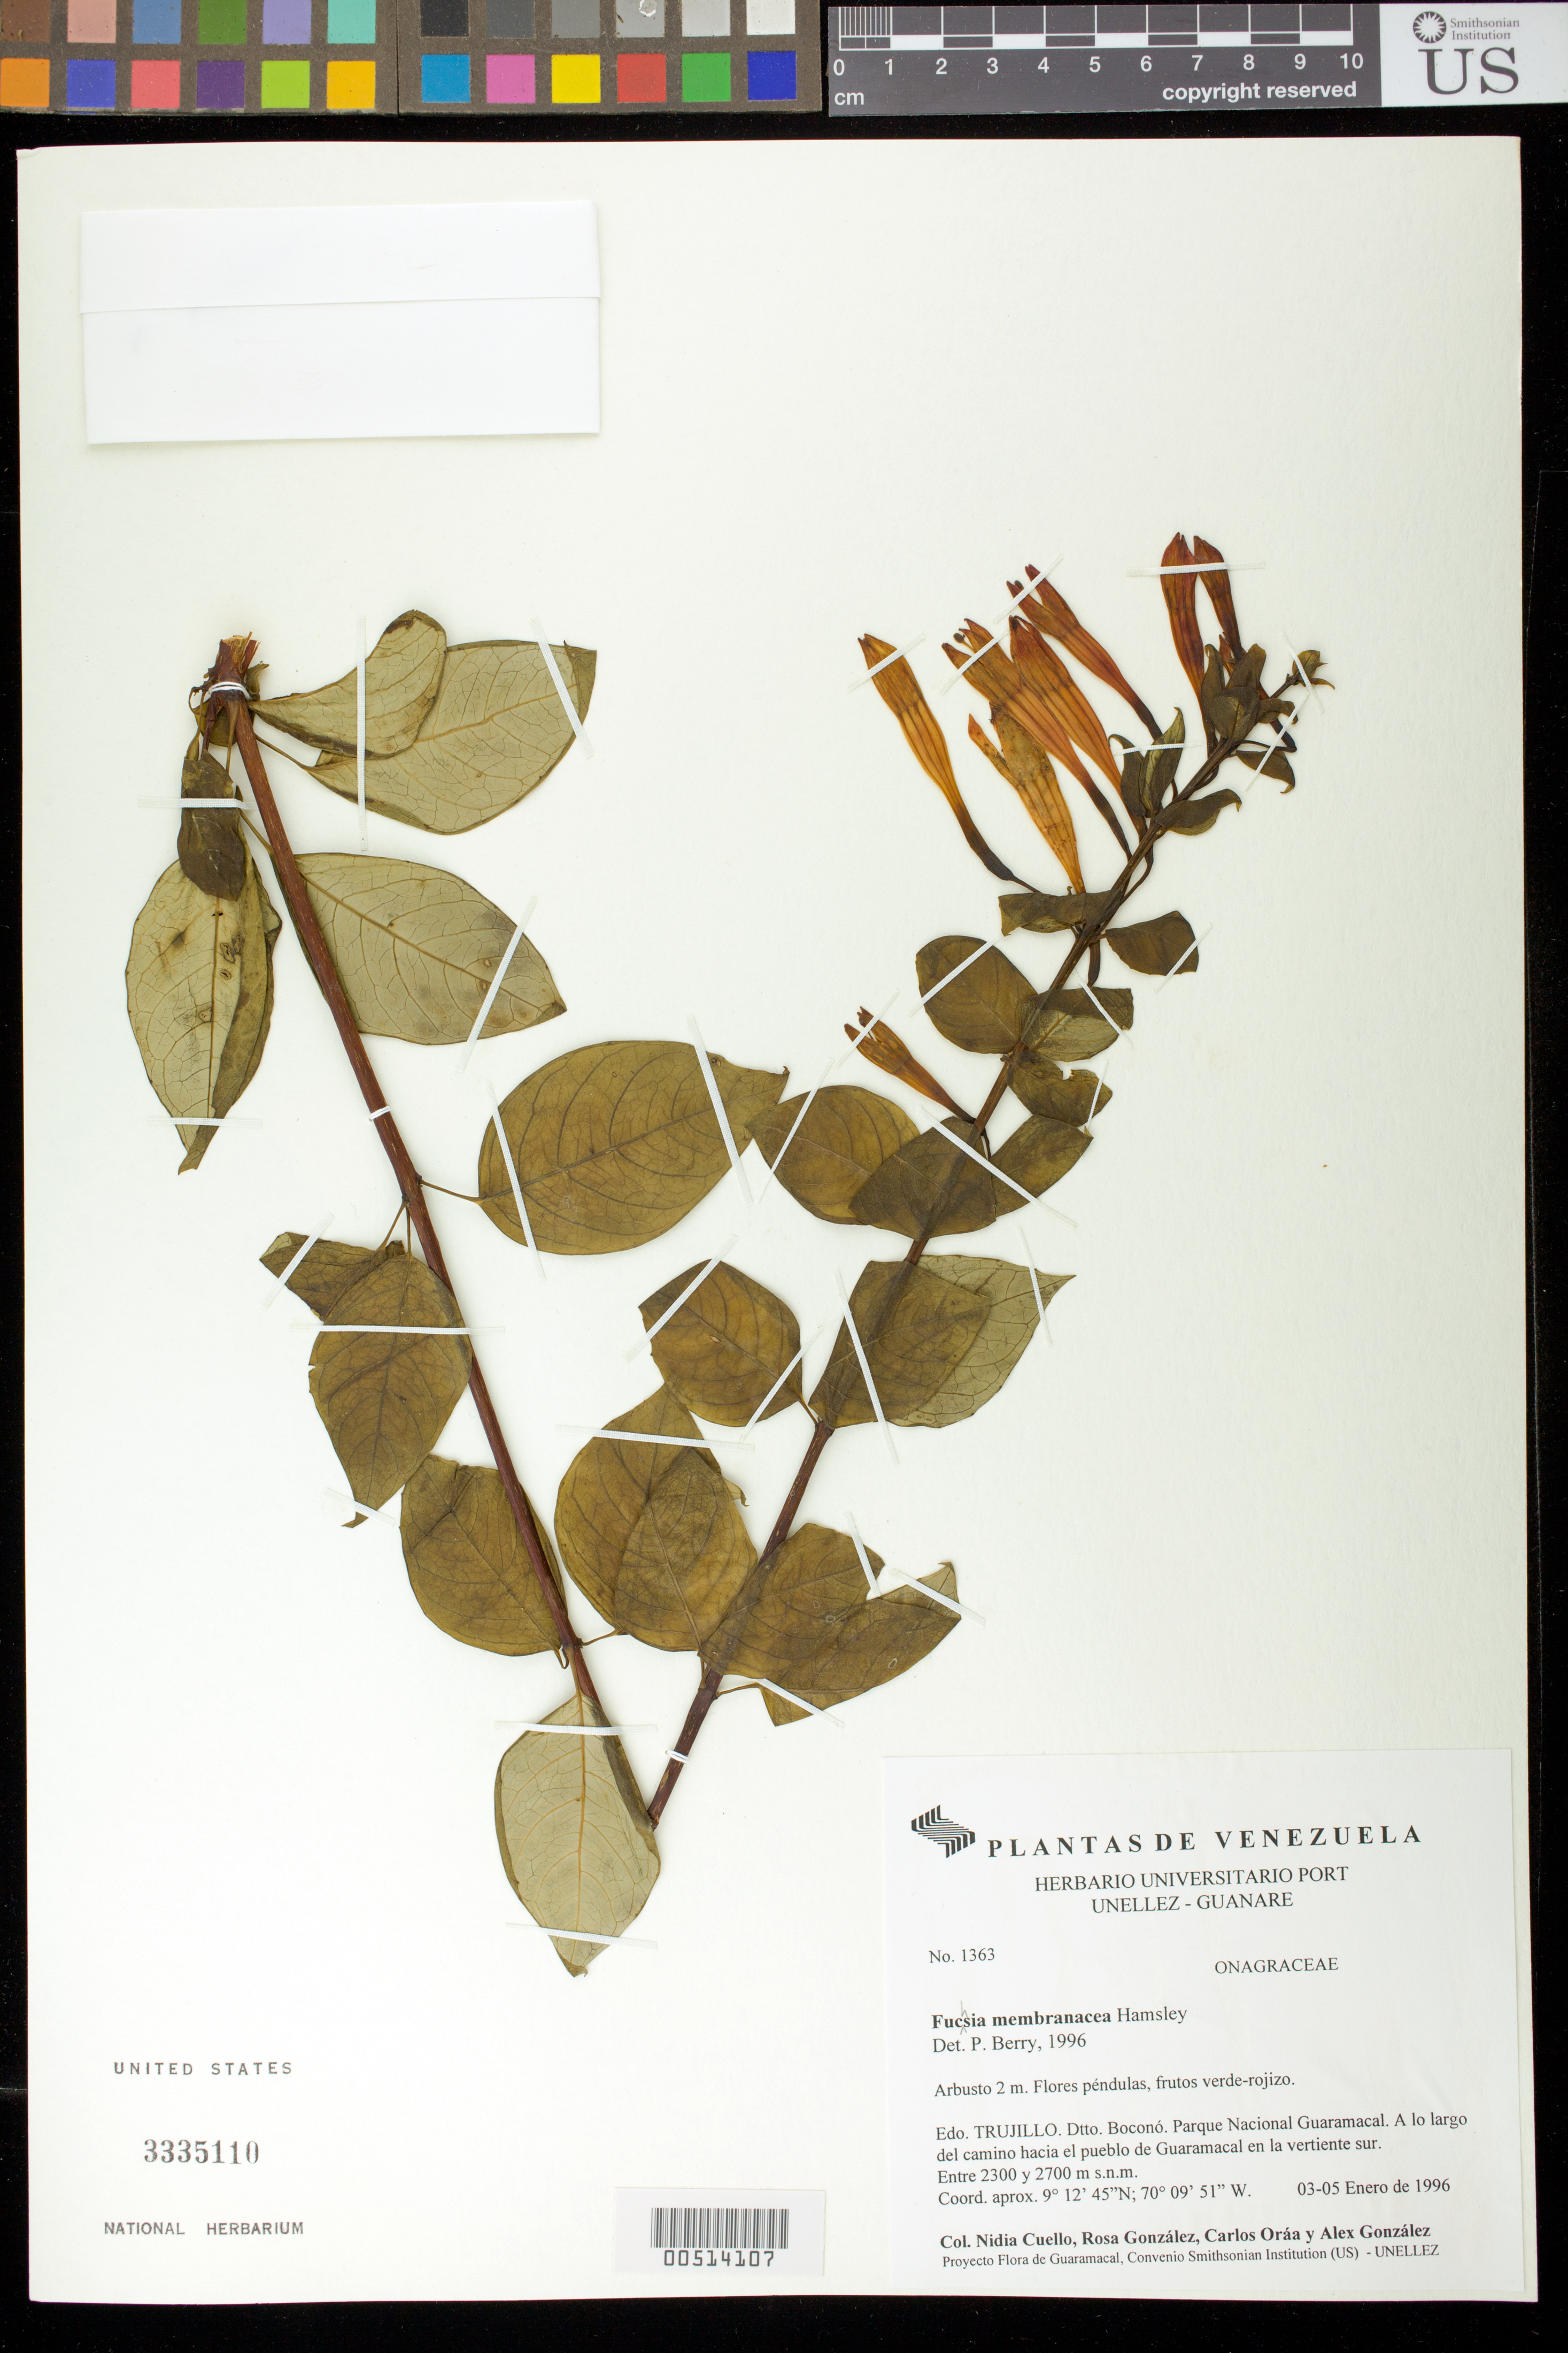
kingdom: Plantae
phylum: Tracheophyta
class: Magnoliopsida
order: Myrtales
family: Onagraceae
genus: Fuchsia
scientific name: Fuchsia membranacea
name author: Hemsl.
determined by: Berry, P. E., (WIS), University of Wisconsin - Madison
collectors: N. L. Cuello, R. González, C. Oráa & A. Gonzáles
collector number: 1363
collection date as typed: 03 Jan 1996 to 05 Jan 1996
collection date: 1996-01-03/1996-01-05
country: Venezuela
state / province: Trujillo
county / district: Boconó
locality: Parque Nacional Guaramacal. Camino hacia el pueblo de Guaramacal, vertiente S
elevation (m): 2300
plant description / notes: MO, NY, US, VEN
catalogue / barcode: US 3335110